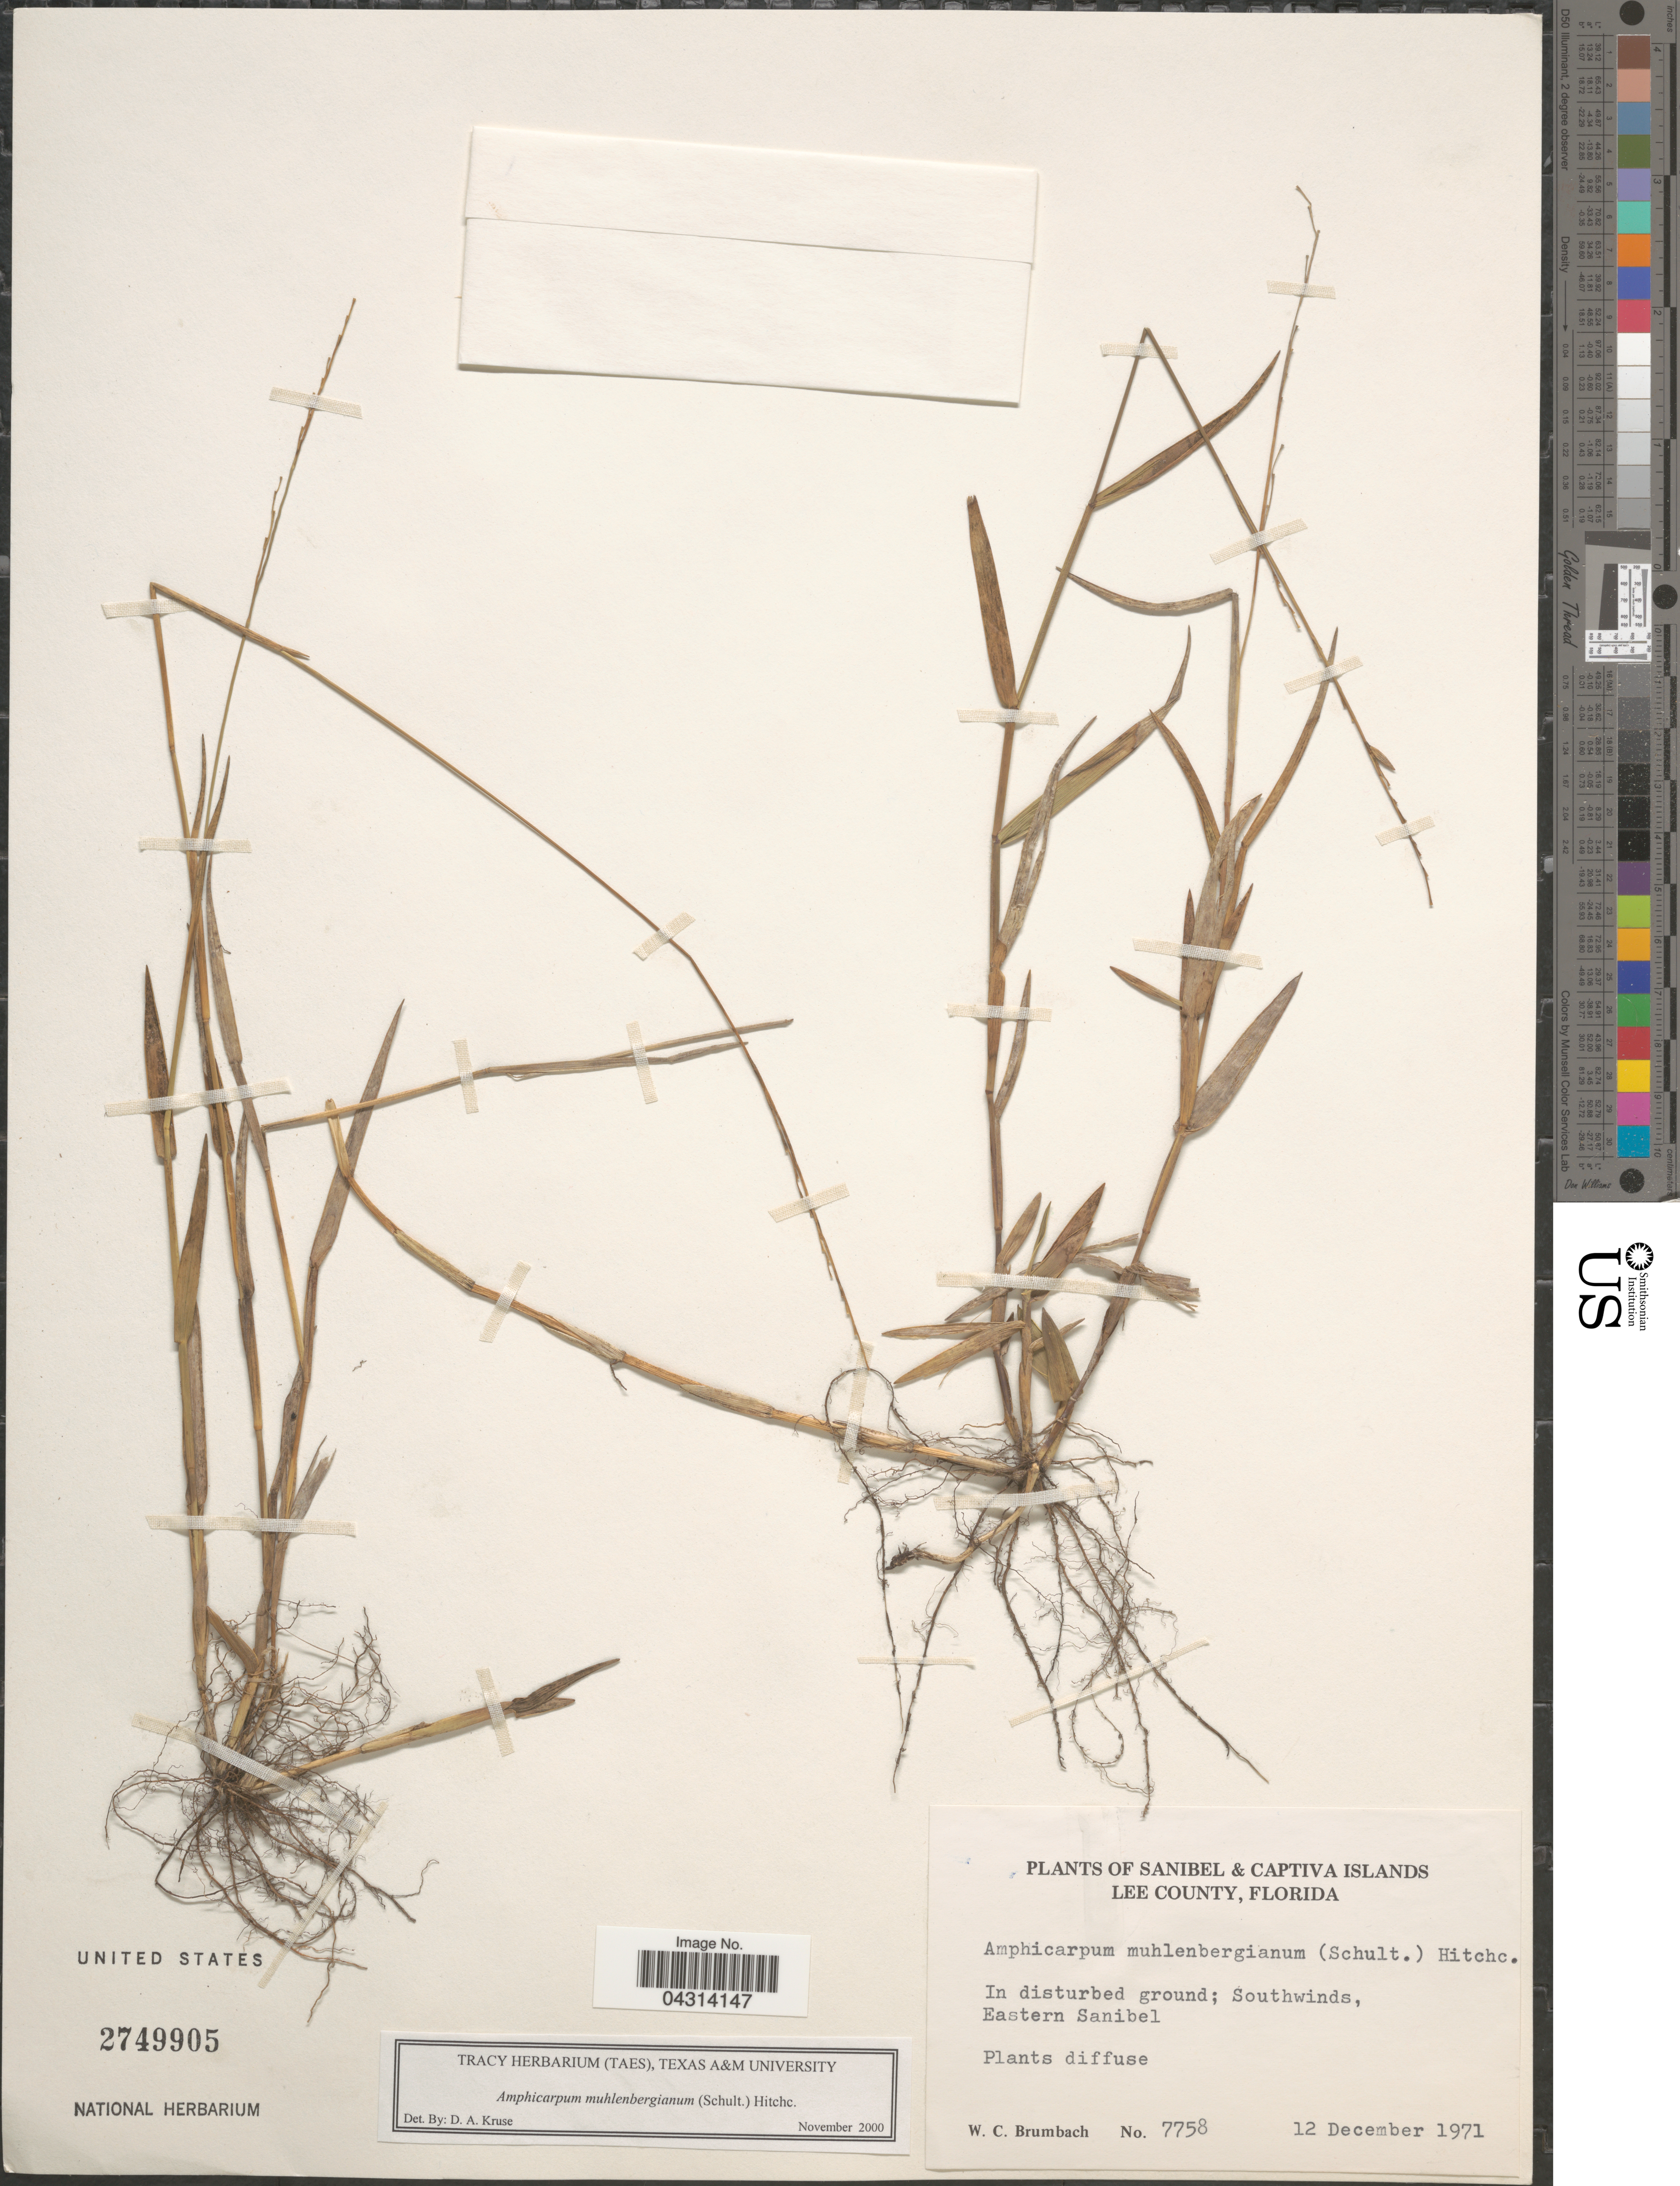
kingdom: Plantae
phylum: Tracheophyta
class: Liliopsida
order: Poales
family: Poaceae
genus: Amphicarpum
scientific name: Amphicarpum muhlenbergianum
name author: (Schult.) Hitchc.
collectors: W. C. Brumbach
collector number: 7758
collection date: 1971-12-12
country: United States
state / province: Florida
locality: Sanibel & Captiva Islands. Lee County. In disturbed ground; Southwinds, Eastern Sanibel.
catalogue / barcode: US 2749905